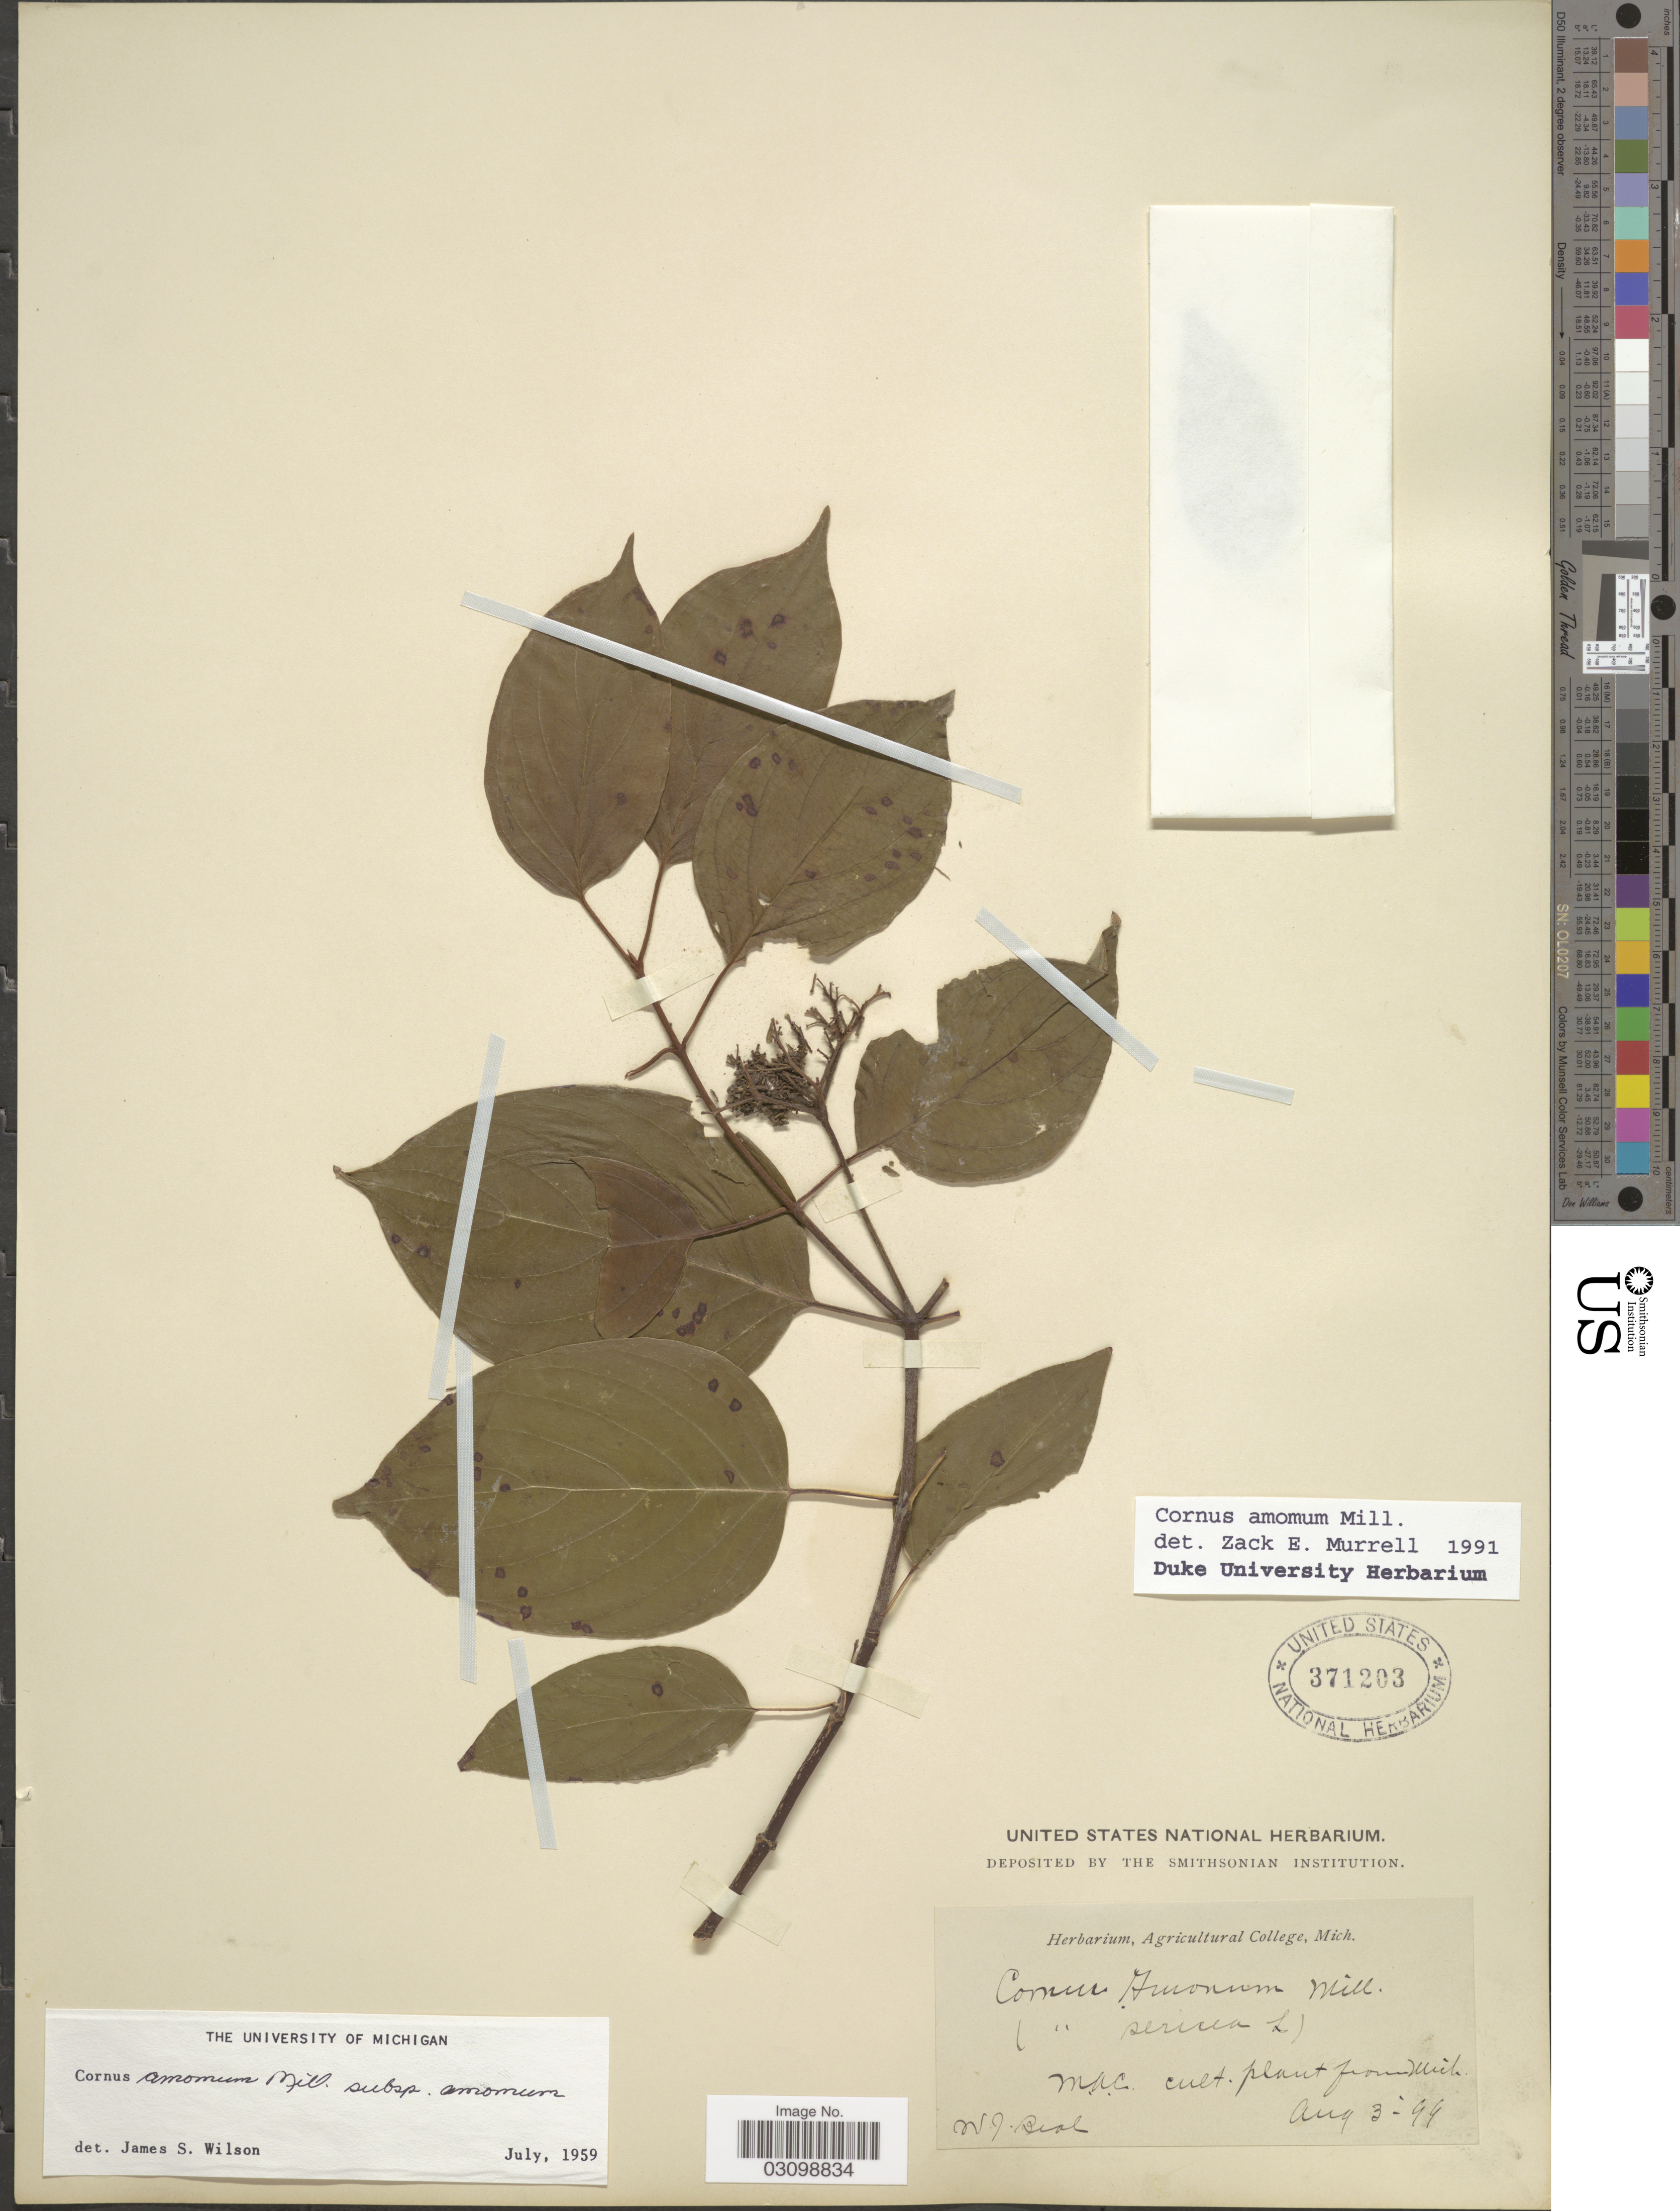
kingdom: Plantae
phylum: Tracheophyta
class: Magnoliopsida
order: Cornales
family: Cornaceae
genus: Cornus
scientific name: Cornus amomum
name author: Mill.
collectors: W. J. Beal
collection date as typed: Transcribed d/m/y: 3/8/99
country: United States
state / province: Michigan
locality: M.A.C. [unsure placement] Mich.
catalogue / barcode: US 371203